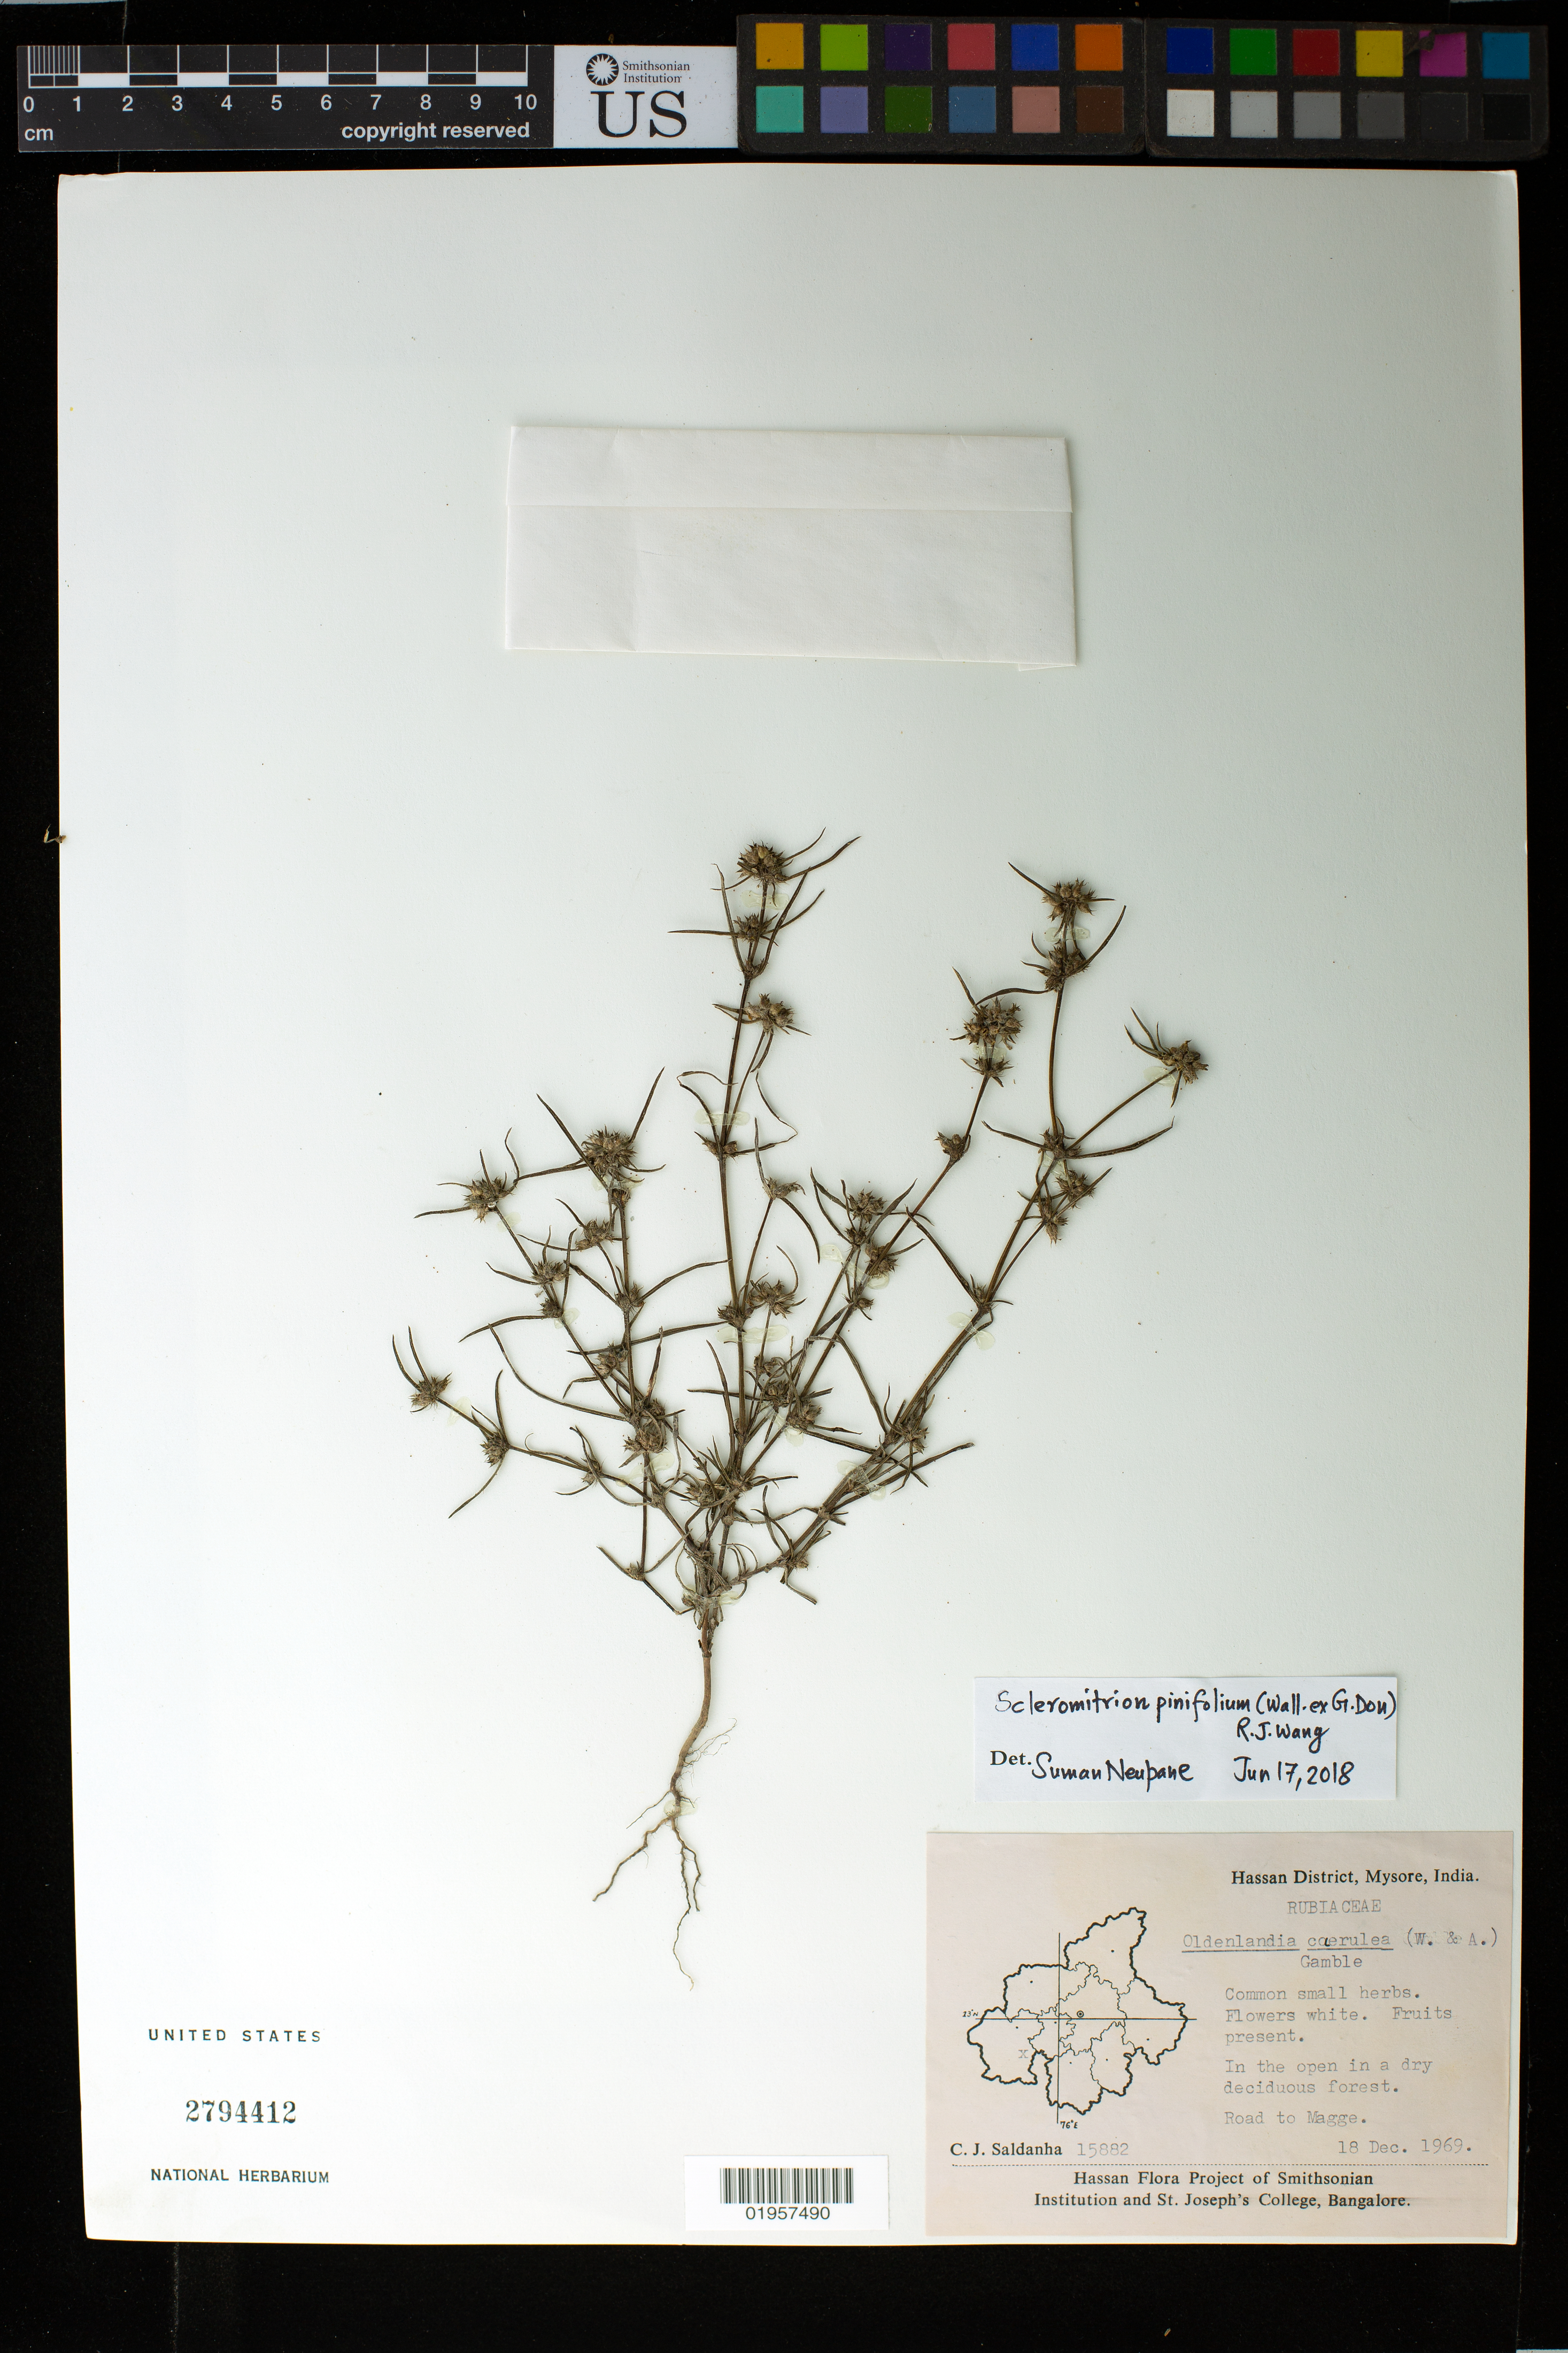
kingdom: Plantae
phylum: Tracheophyta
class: Magnoliopsida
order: Gentianales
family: Rubiaceae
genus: Scleromitrion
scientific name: Scleromitrion pinifolium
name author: (Wall. ex G. Don) R.J. Wang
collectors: C. J. Saldanha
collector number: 15882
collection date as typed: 18 Dec 1969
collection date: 1969-12-18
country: India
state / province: Karnataka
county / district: Mysore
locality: Road to Magge.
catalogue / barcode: US 2794412